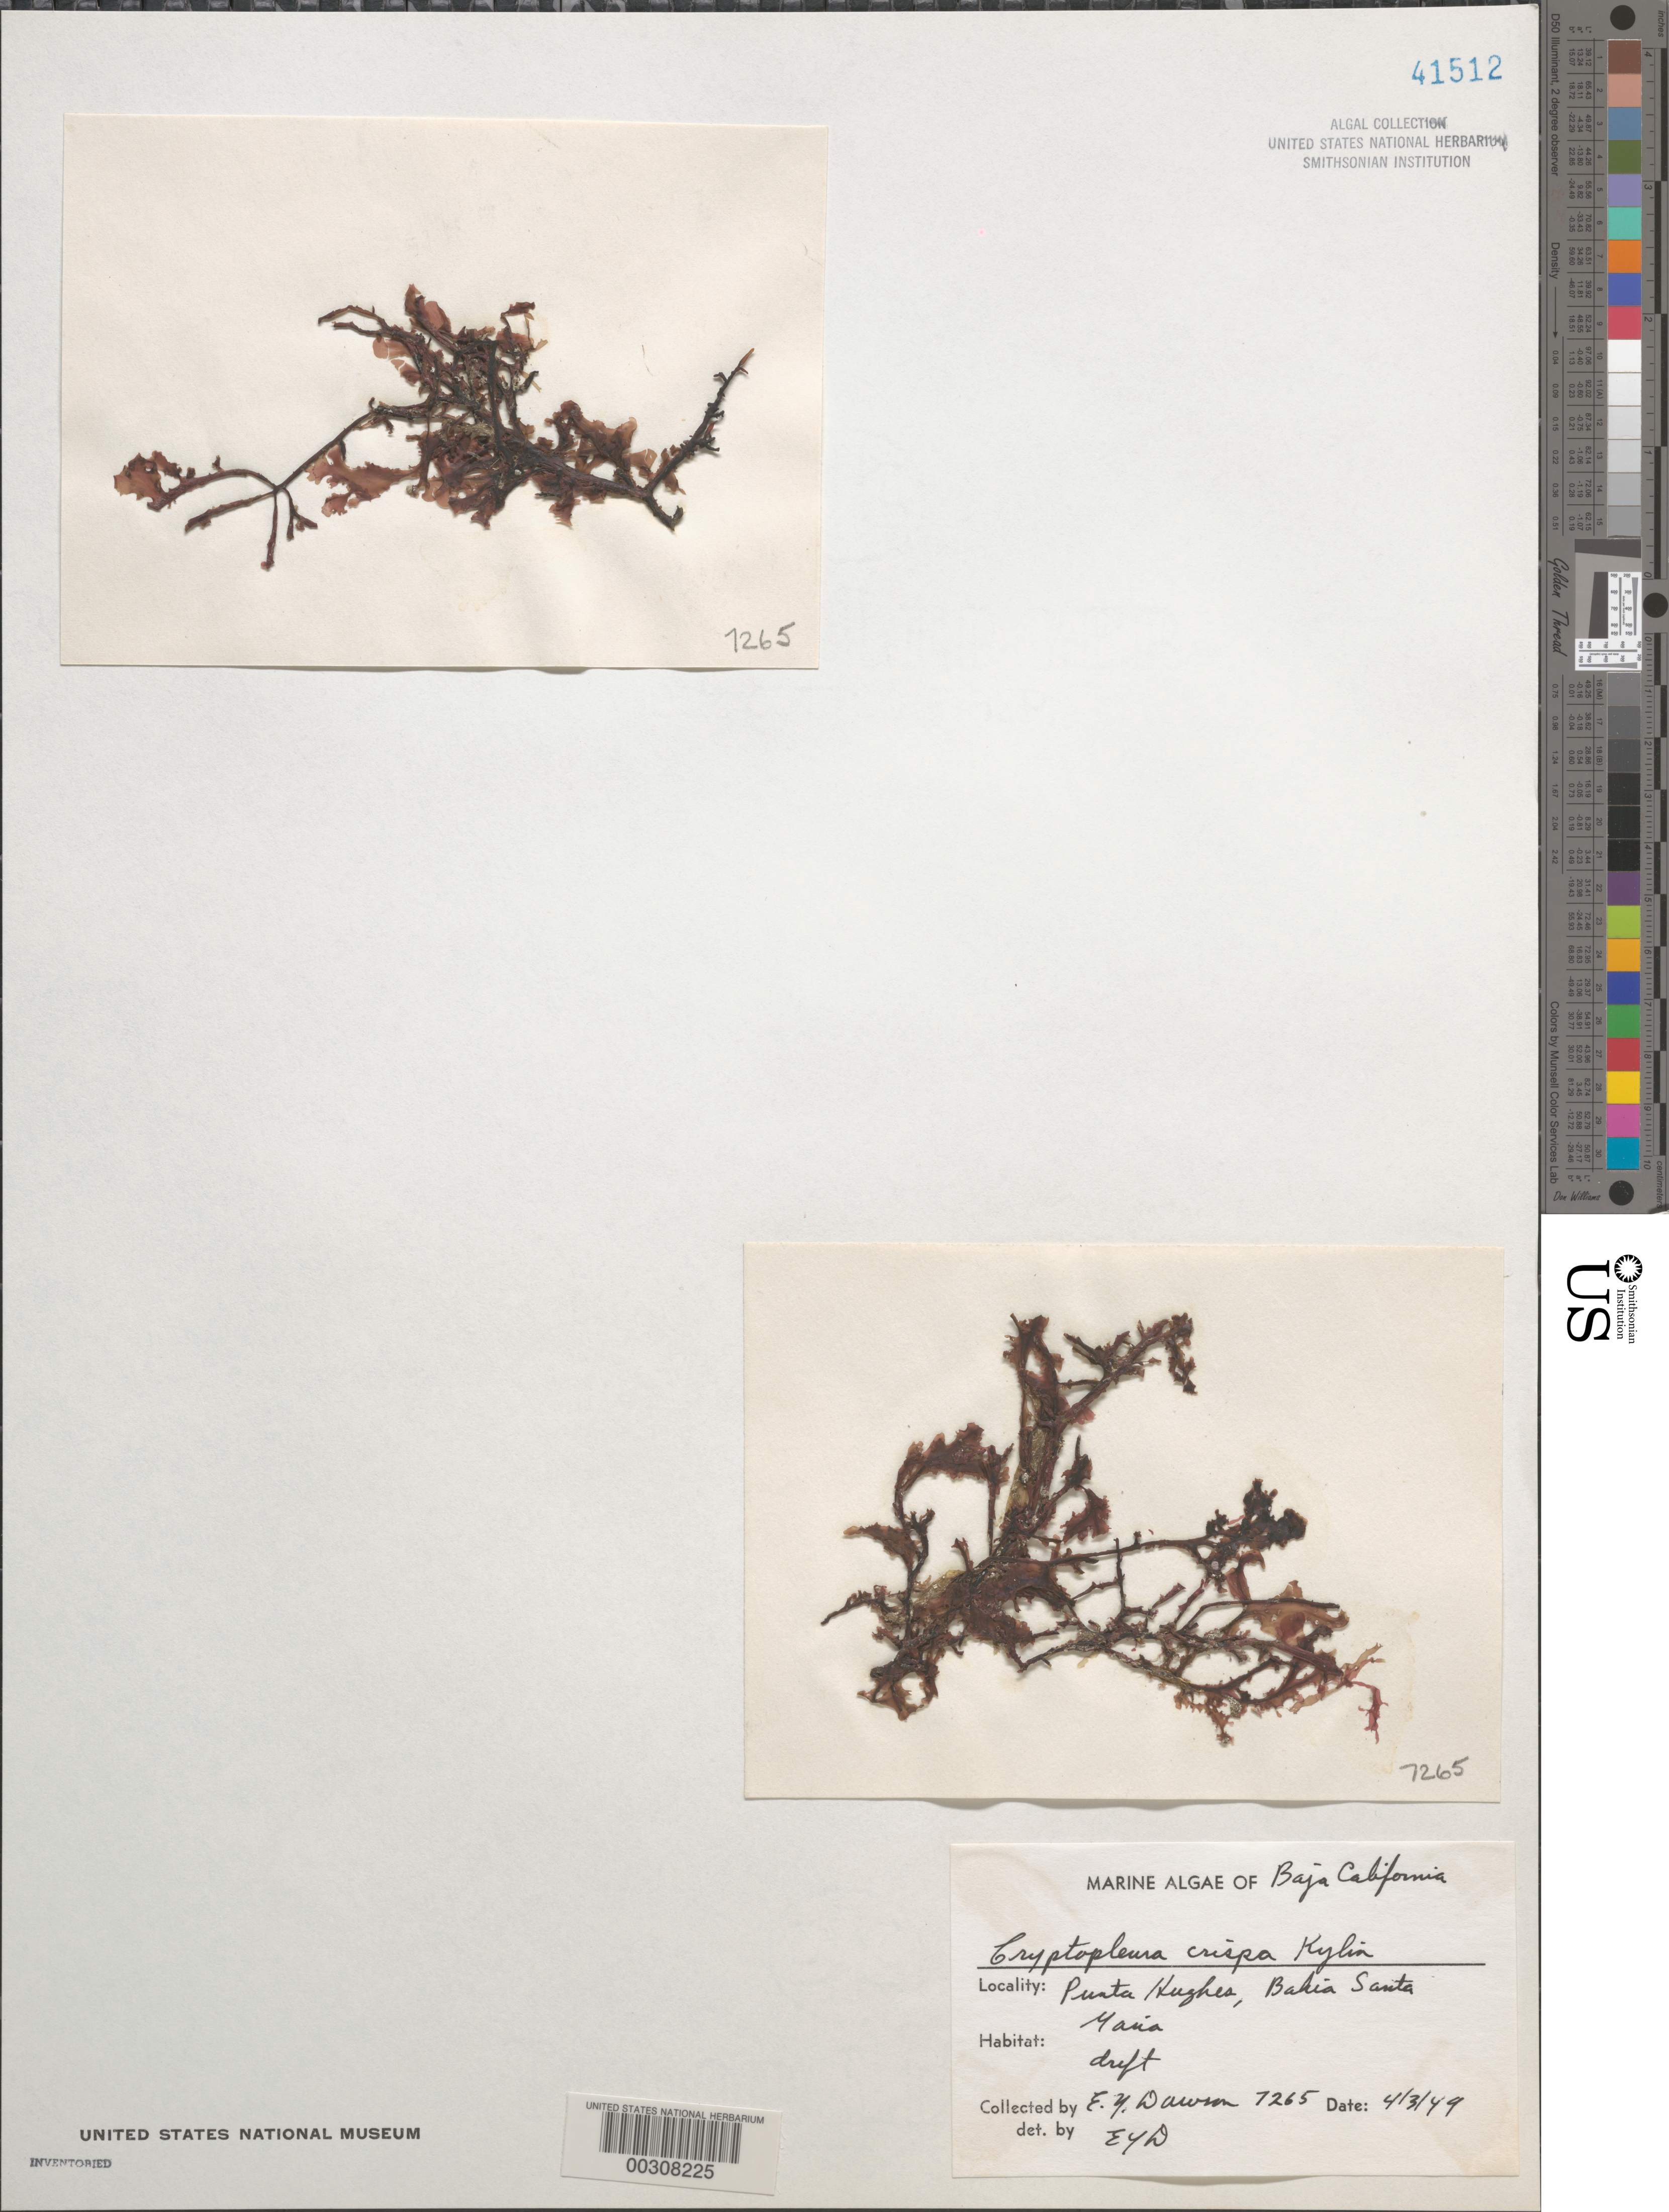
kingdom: Plantae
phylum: Rhodophyta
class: Florideophyceae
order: Ceramiales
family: Delesseriaceae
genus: Cryptopleura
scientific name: Cryptopleura crispa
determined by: Dawson, E. Y.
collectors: E. Y. Dawson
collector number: EYD 7265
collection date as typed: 03 Apr 1949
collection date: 1949-04-03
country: Mexico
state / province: Baja California Sur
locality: Punta Hughes, Bahia Santa Maria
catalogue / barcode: US 41512